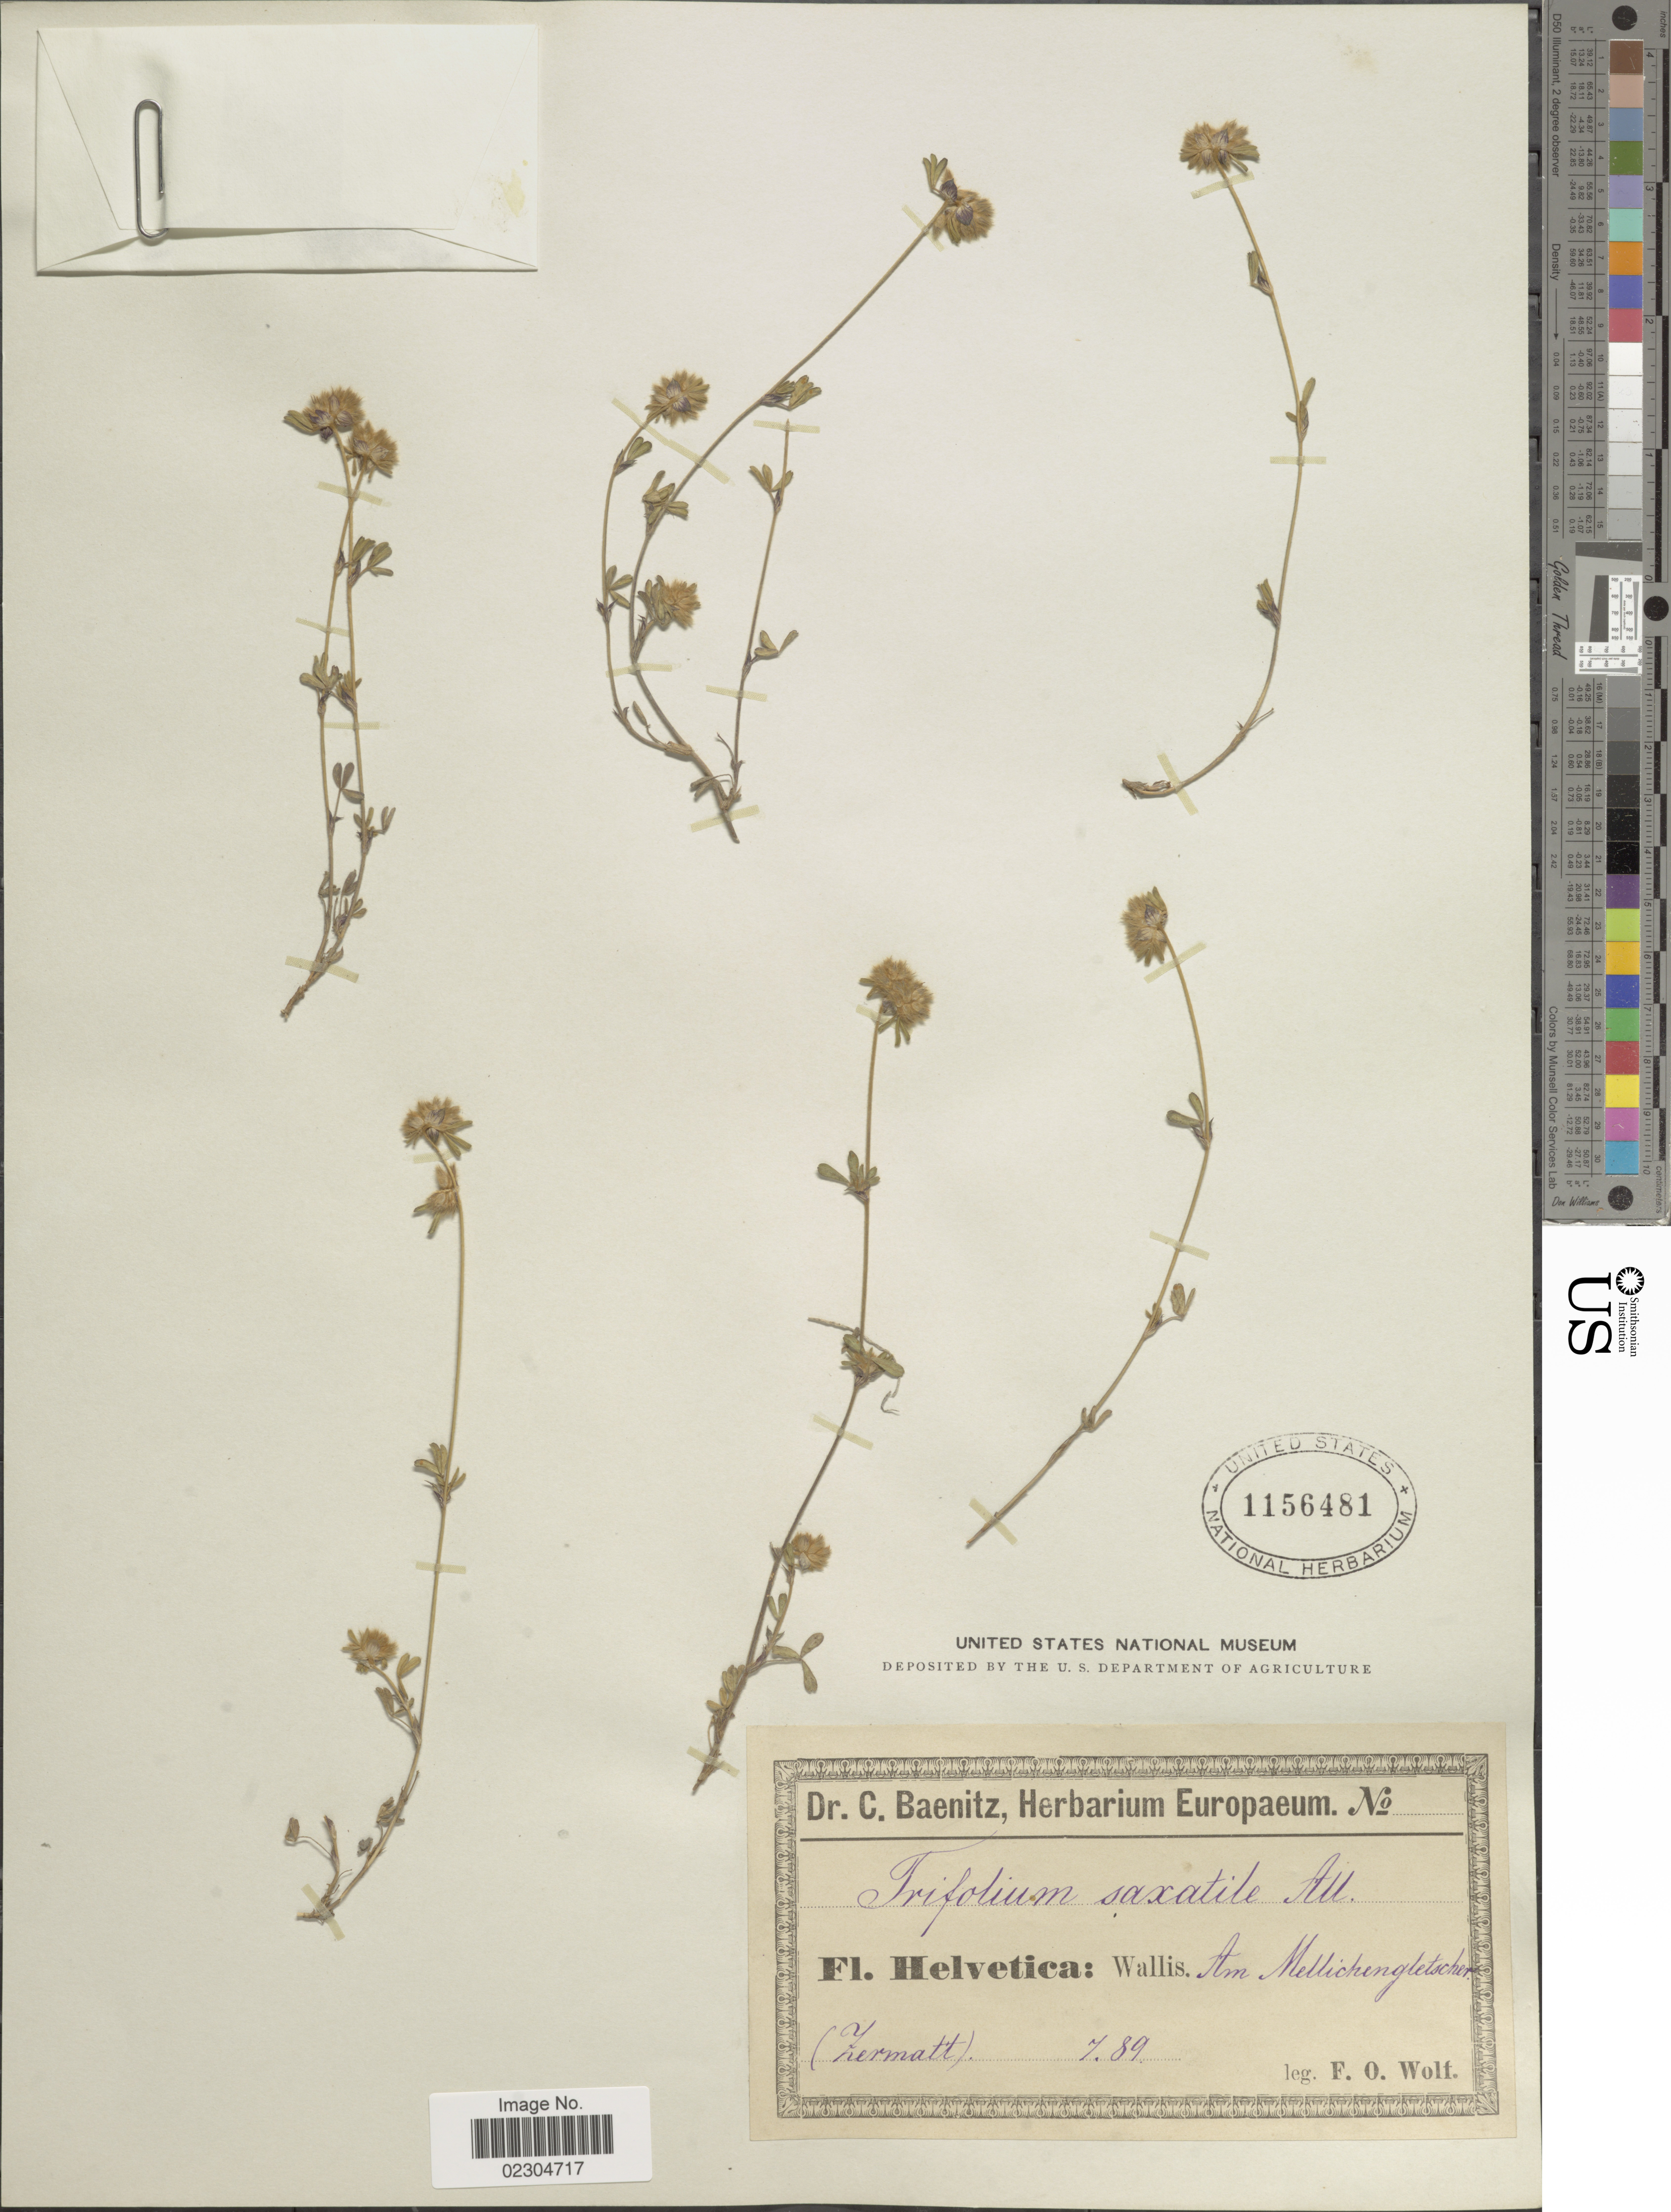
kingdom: Plantae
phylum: Tracheophyta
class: Magnoliopsida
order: Fabales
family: Fabaceae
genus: Trifolium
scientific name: Trifolium saxatile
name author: All.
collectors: F. Wolf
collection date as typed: Transcribed d/m/y: /7/89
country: Switzerland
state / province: Valais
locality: Helvetica: Wallis. Am. Mellichengletscher (Zermatt)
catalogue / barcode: US 1156481